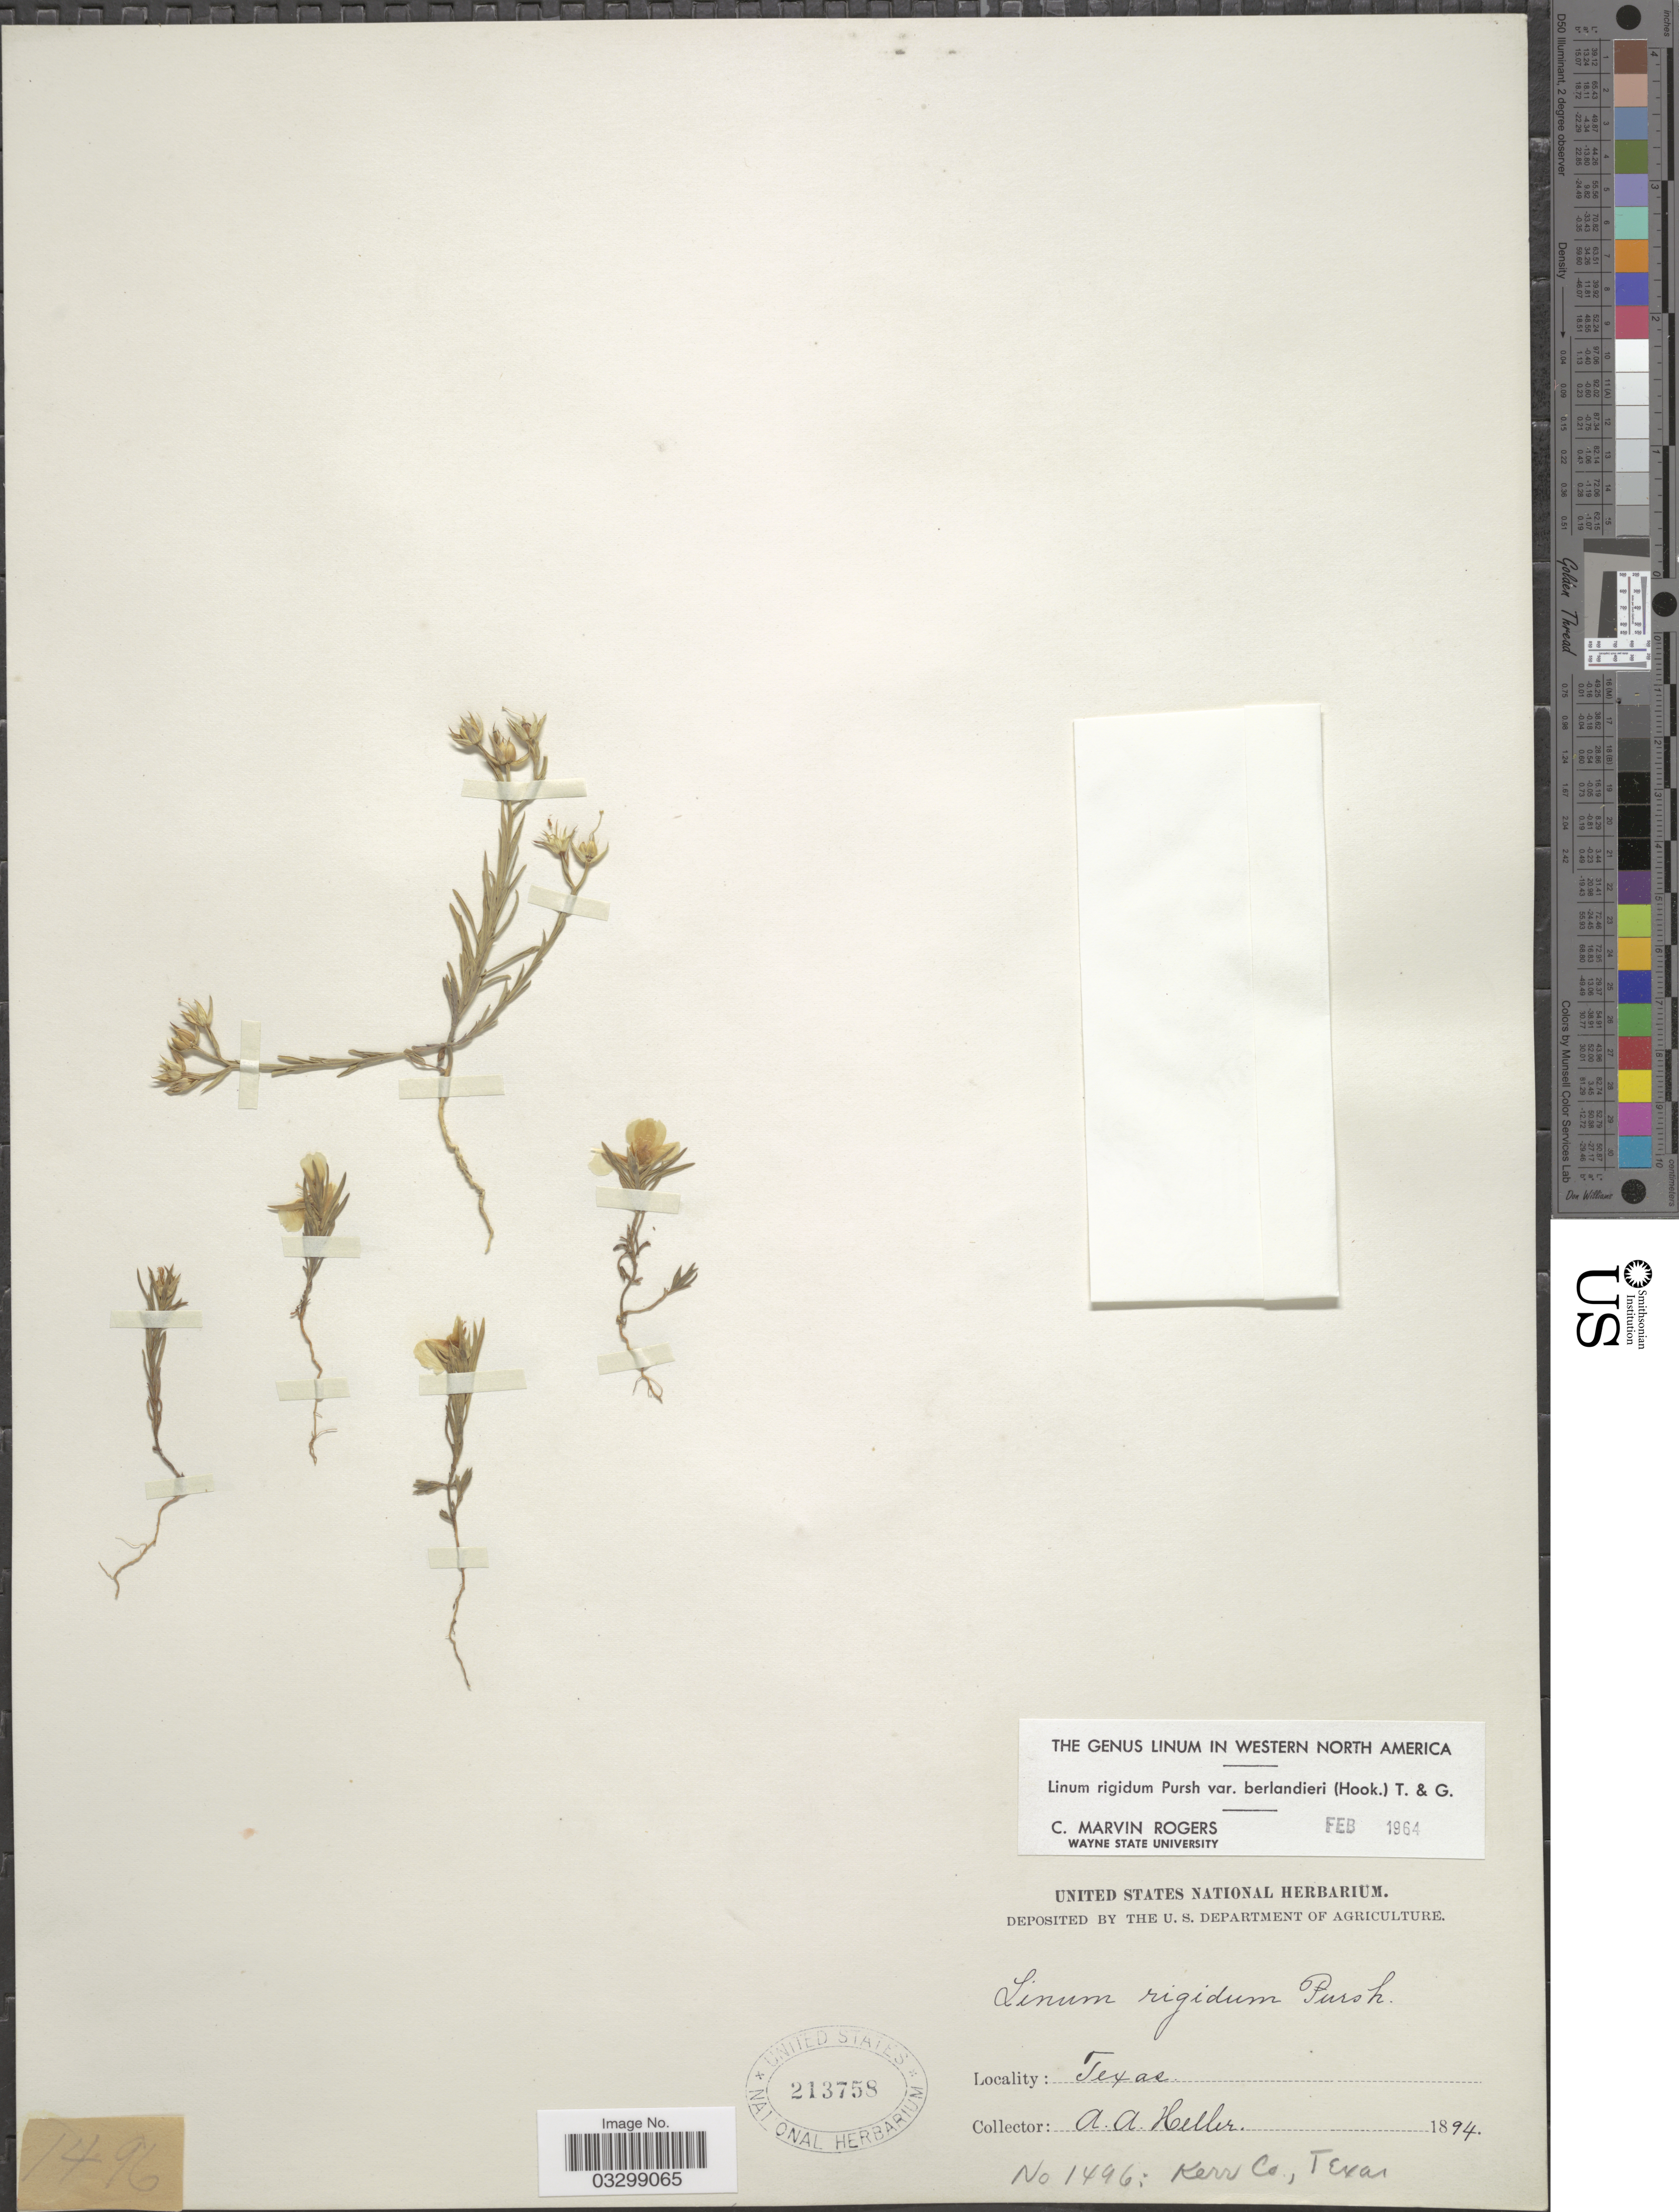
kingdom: Plantae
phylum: Tracheophyta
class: Magnoliopsida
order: Malpighiales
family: Linaceae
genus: Linum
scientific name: Linum rigidum var. berlandieri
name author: Pursh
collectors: A. A. Heller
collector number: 1496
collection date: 1894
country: United States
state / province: Texas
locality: Kerr Co.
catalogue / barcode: US 213758